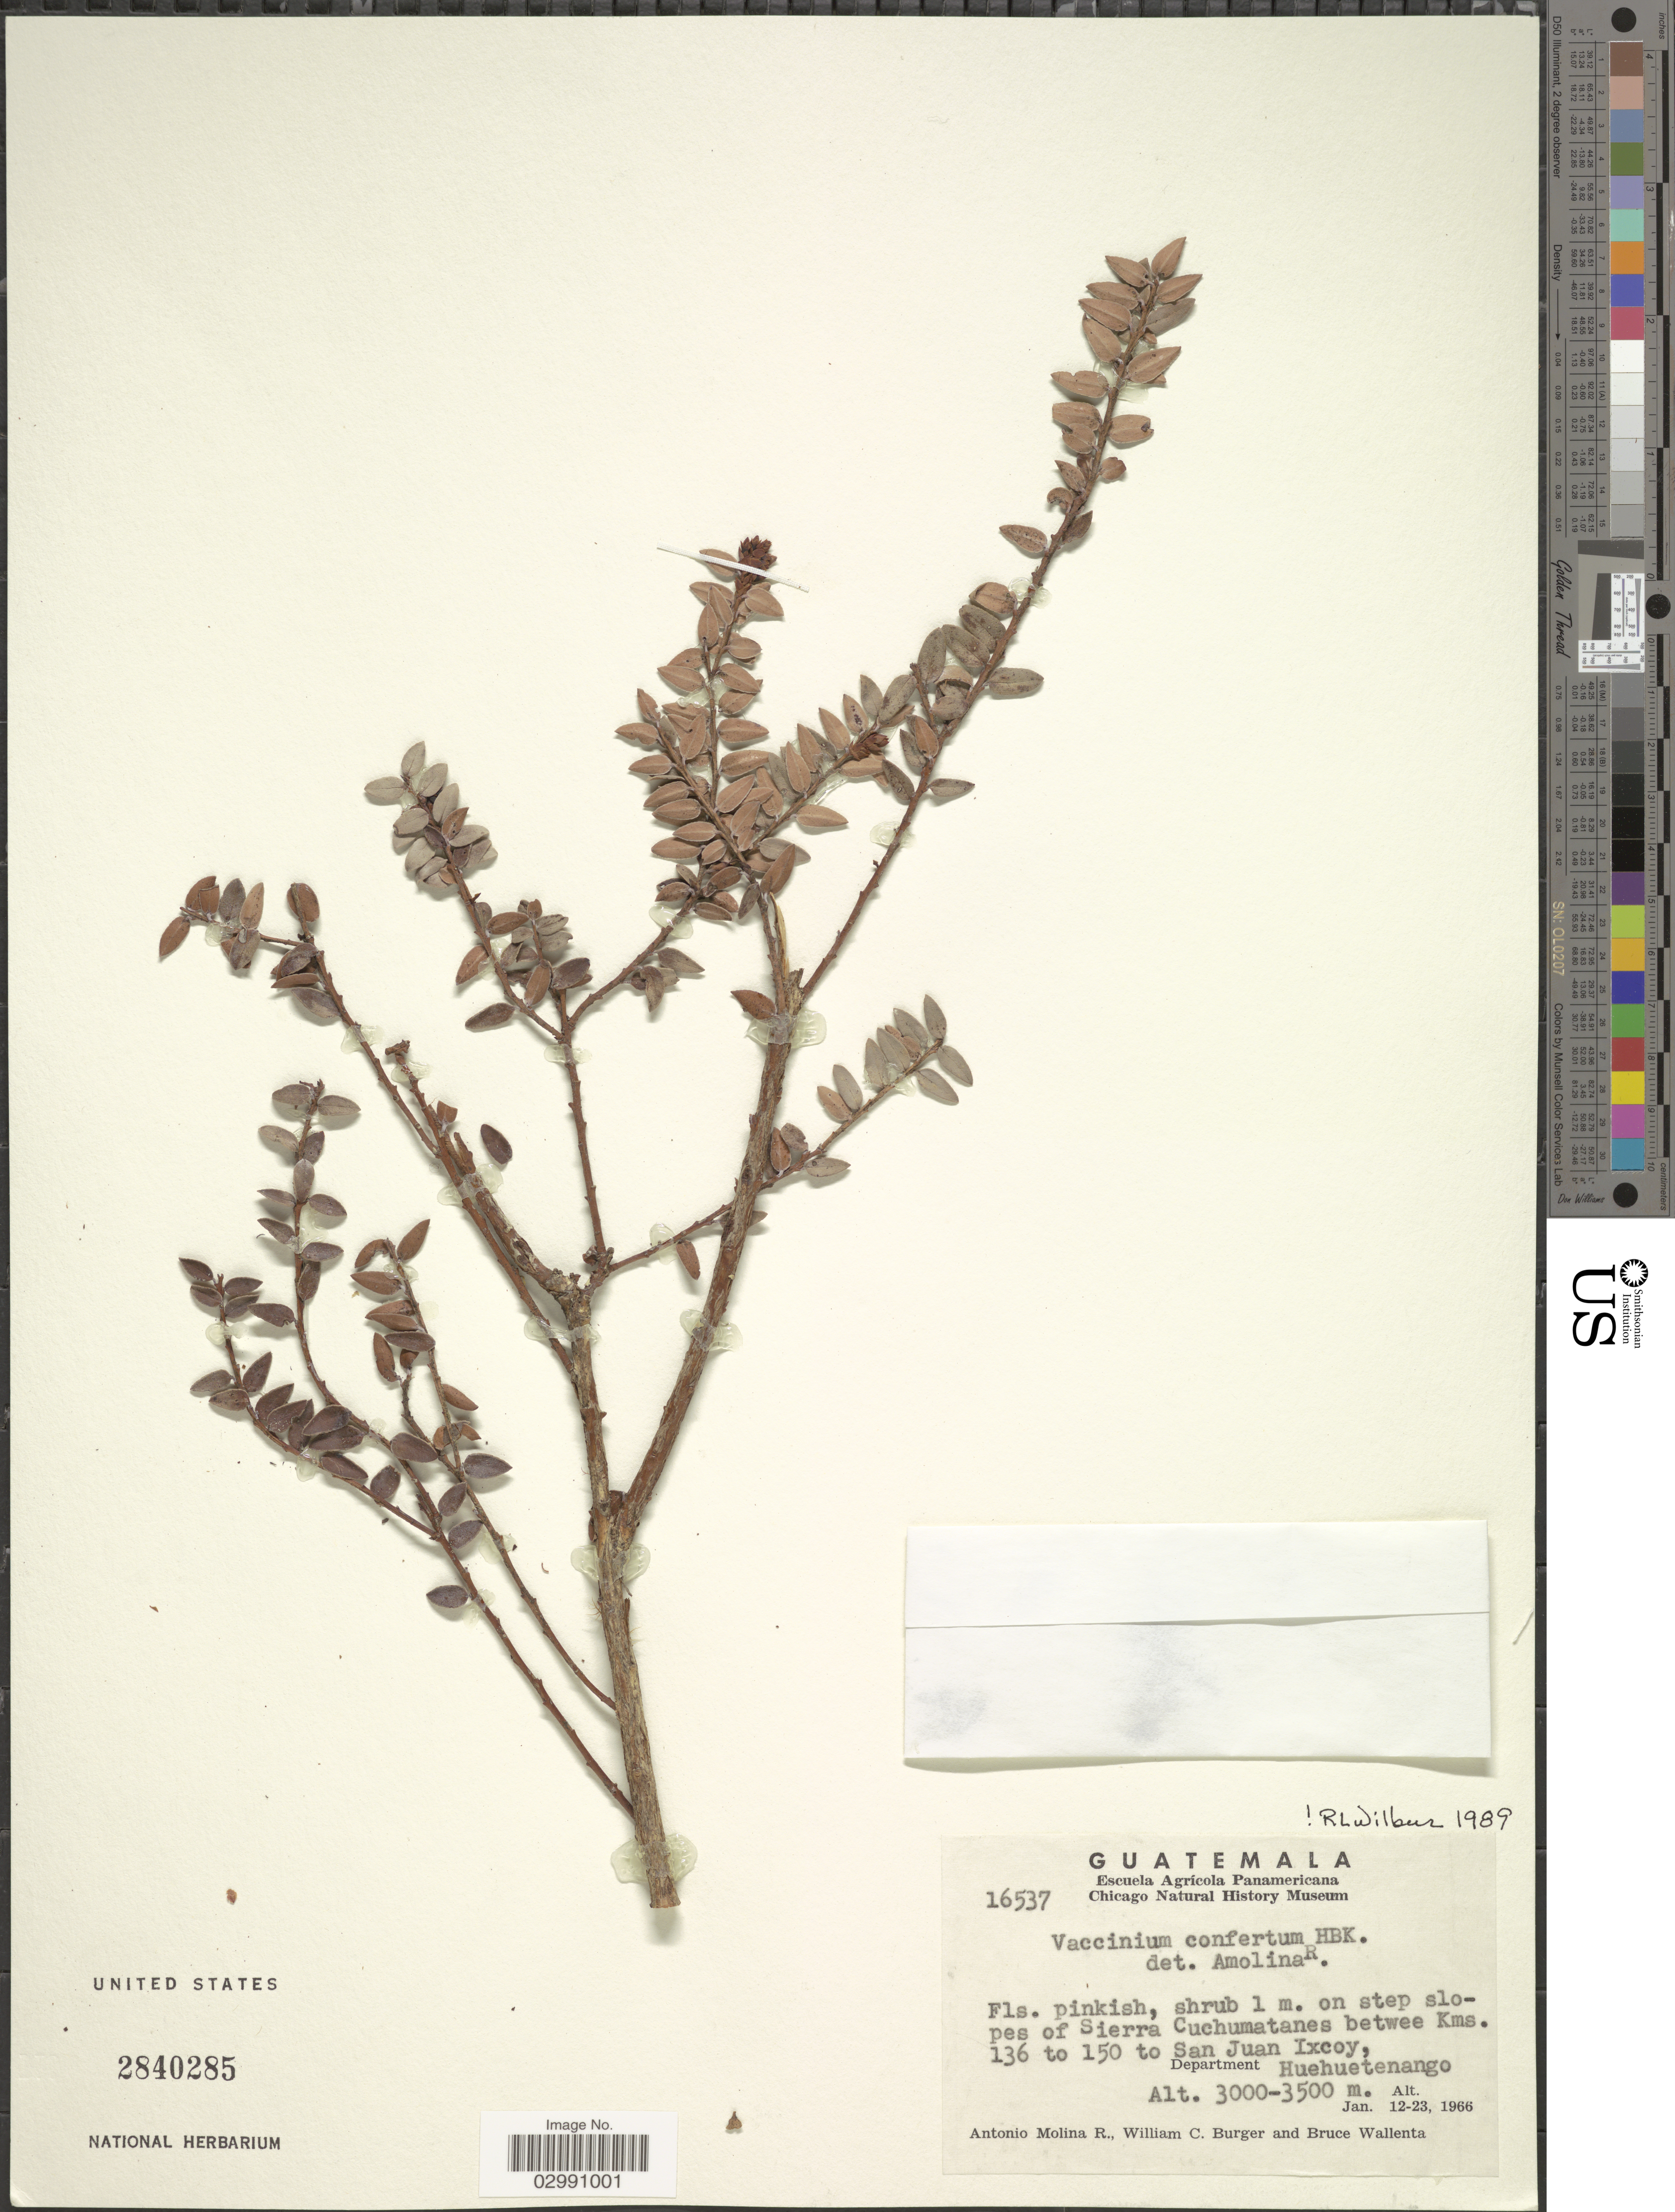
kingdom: Plantae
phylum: Tracheophyta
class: Magnoliopsida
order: Ericales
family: Ericaceae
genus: Vaccinium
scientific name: Vaccinium confertum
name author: Kunth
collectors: A. Molina R., W. Burger & B. Wallenta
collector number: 16537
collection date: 1966-01-12/1966-01-23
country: Guatemala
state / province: Huehuetenango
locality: On step slopes of Sierra Cuchumatanes betwee Kms. 136 to 150 to San Juan Ixcoy, Department. Huehuetenango.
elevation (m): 3000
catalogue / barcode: US 2840285